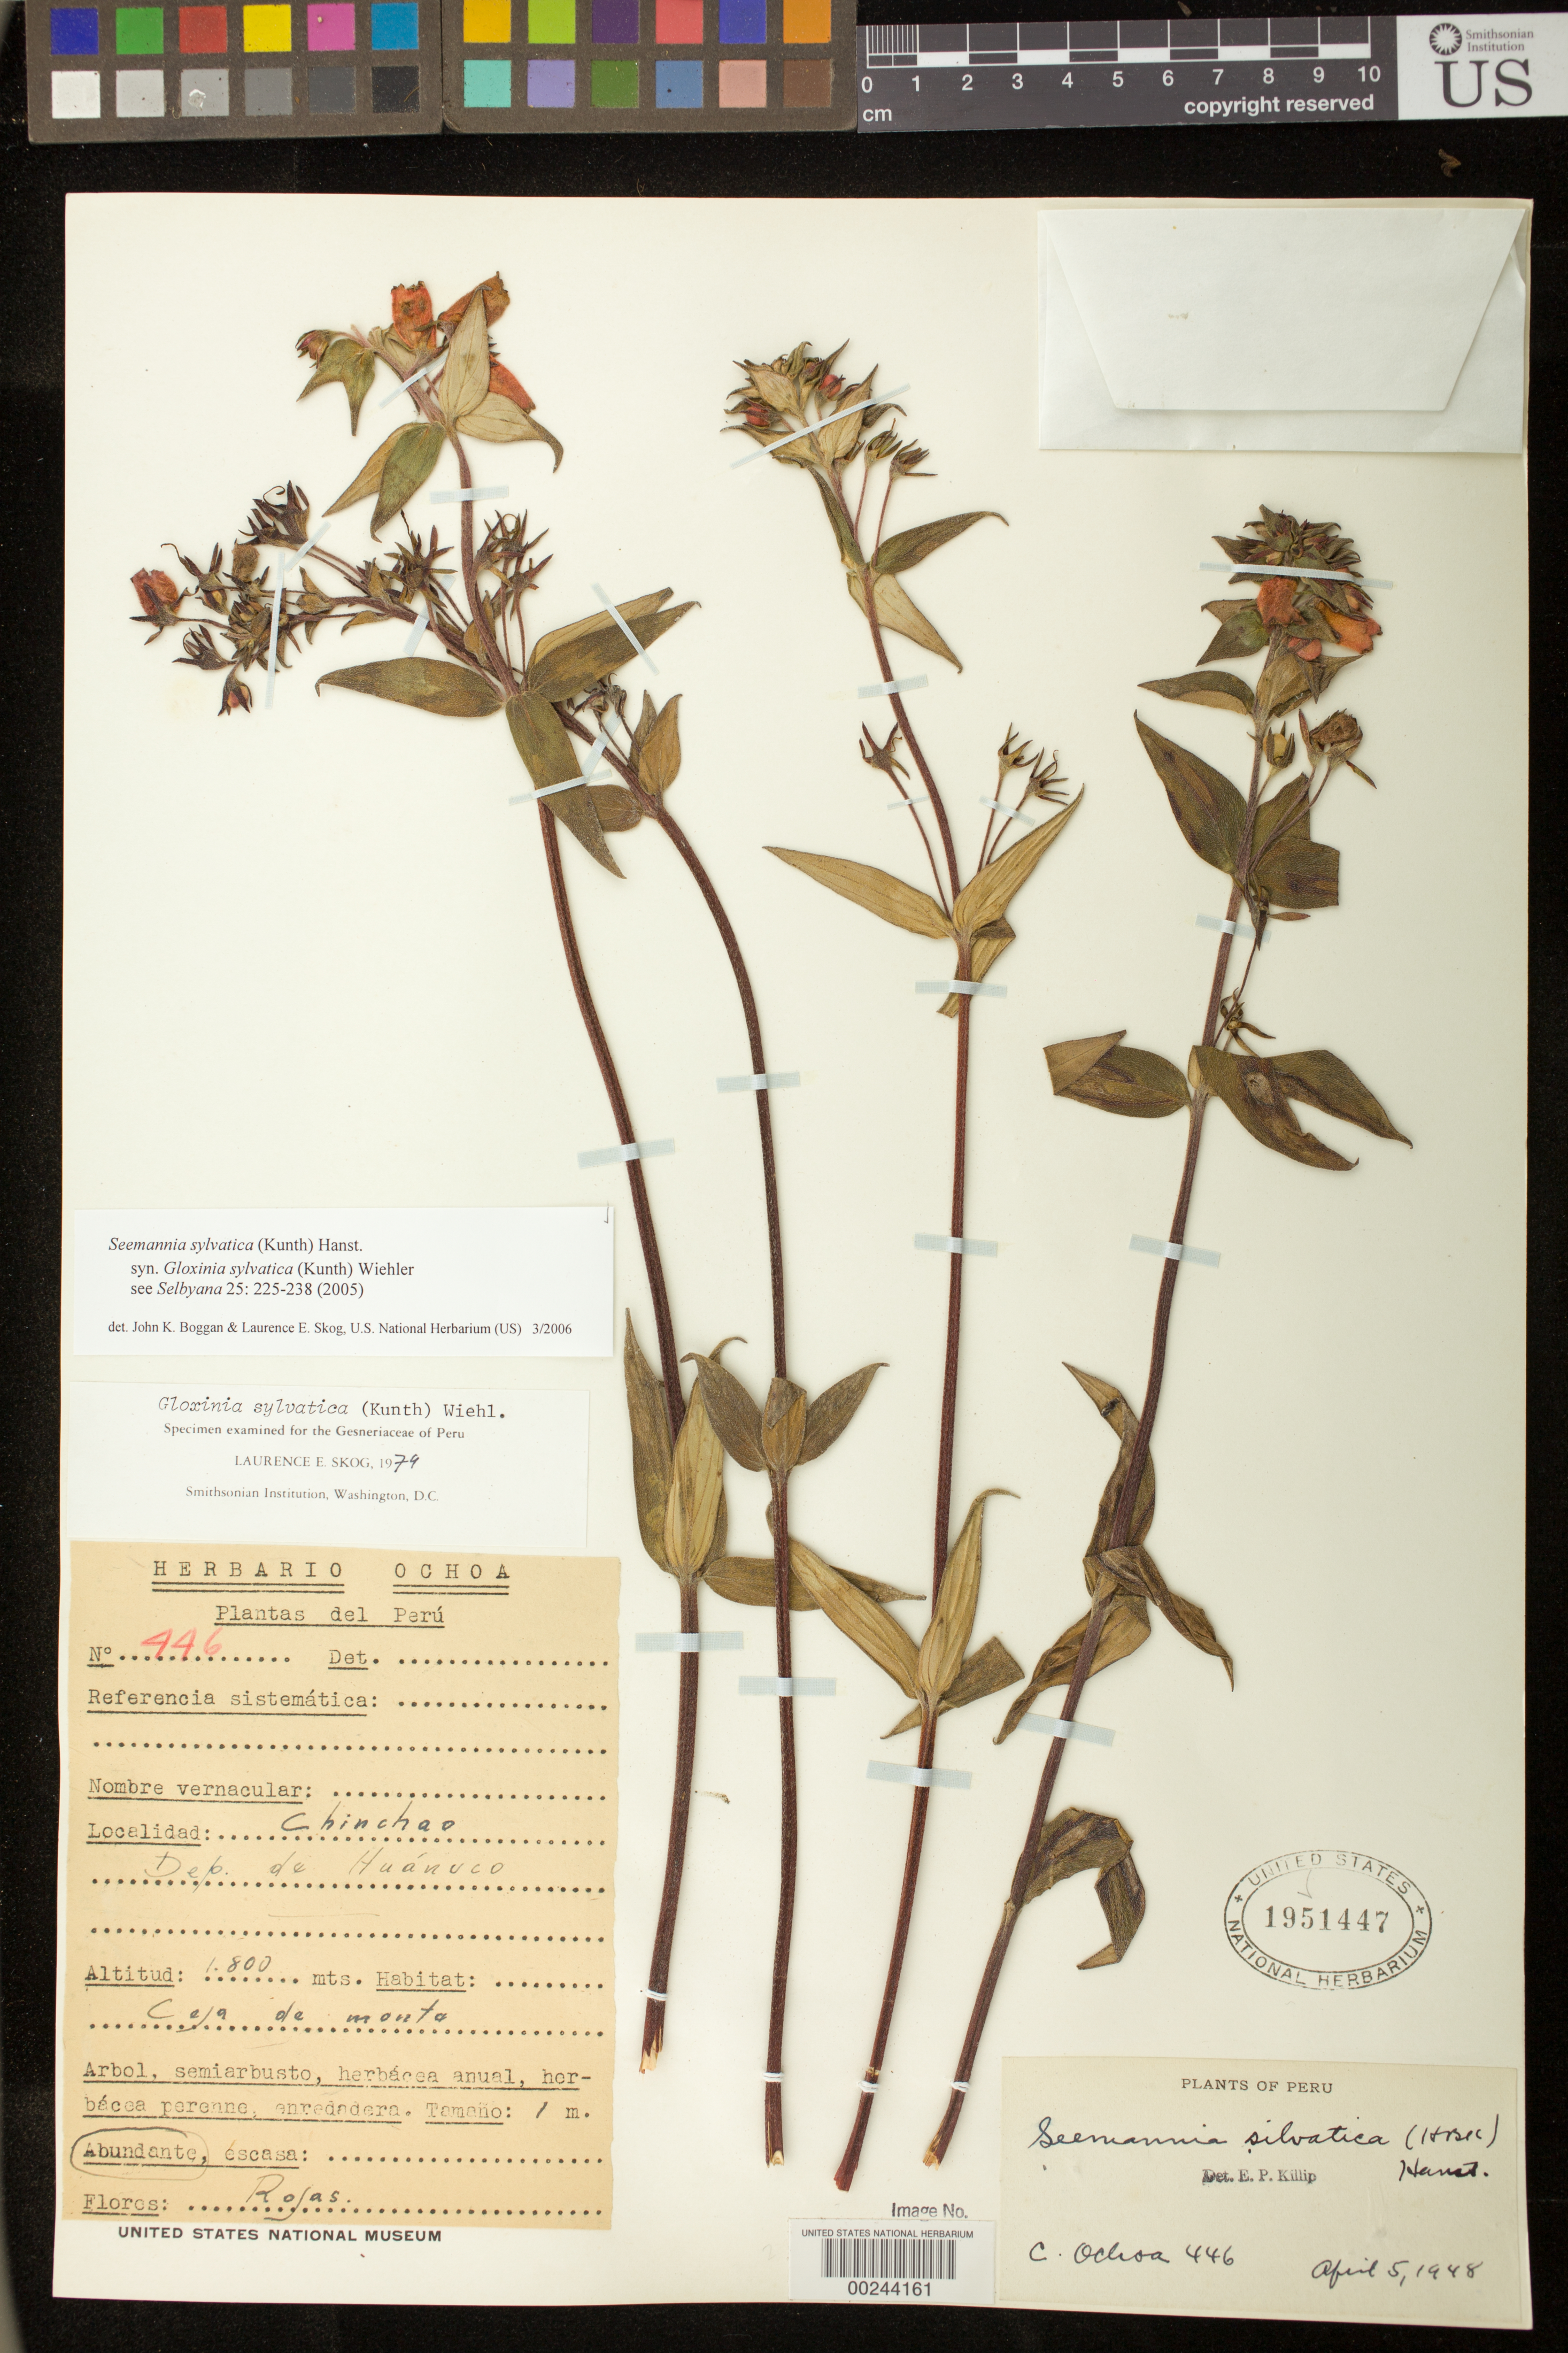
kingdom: Plantae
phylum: Tracheophyta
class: Magnoliopsida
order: Lamiales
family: Gesneriaceae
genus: Seemannia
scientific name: Seemannia sylvatica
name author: (Kunth) Hanst.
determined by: Boggan, J. K.; Skog, L. E.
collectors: C. M. Ochoa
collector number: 446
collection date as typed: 05 Apr 1948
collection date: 1948-04-05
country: Peru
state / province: Huánuco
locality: Chinchao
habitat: Ceja de monte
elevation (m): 1800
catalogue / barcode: US 1951447